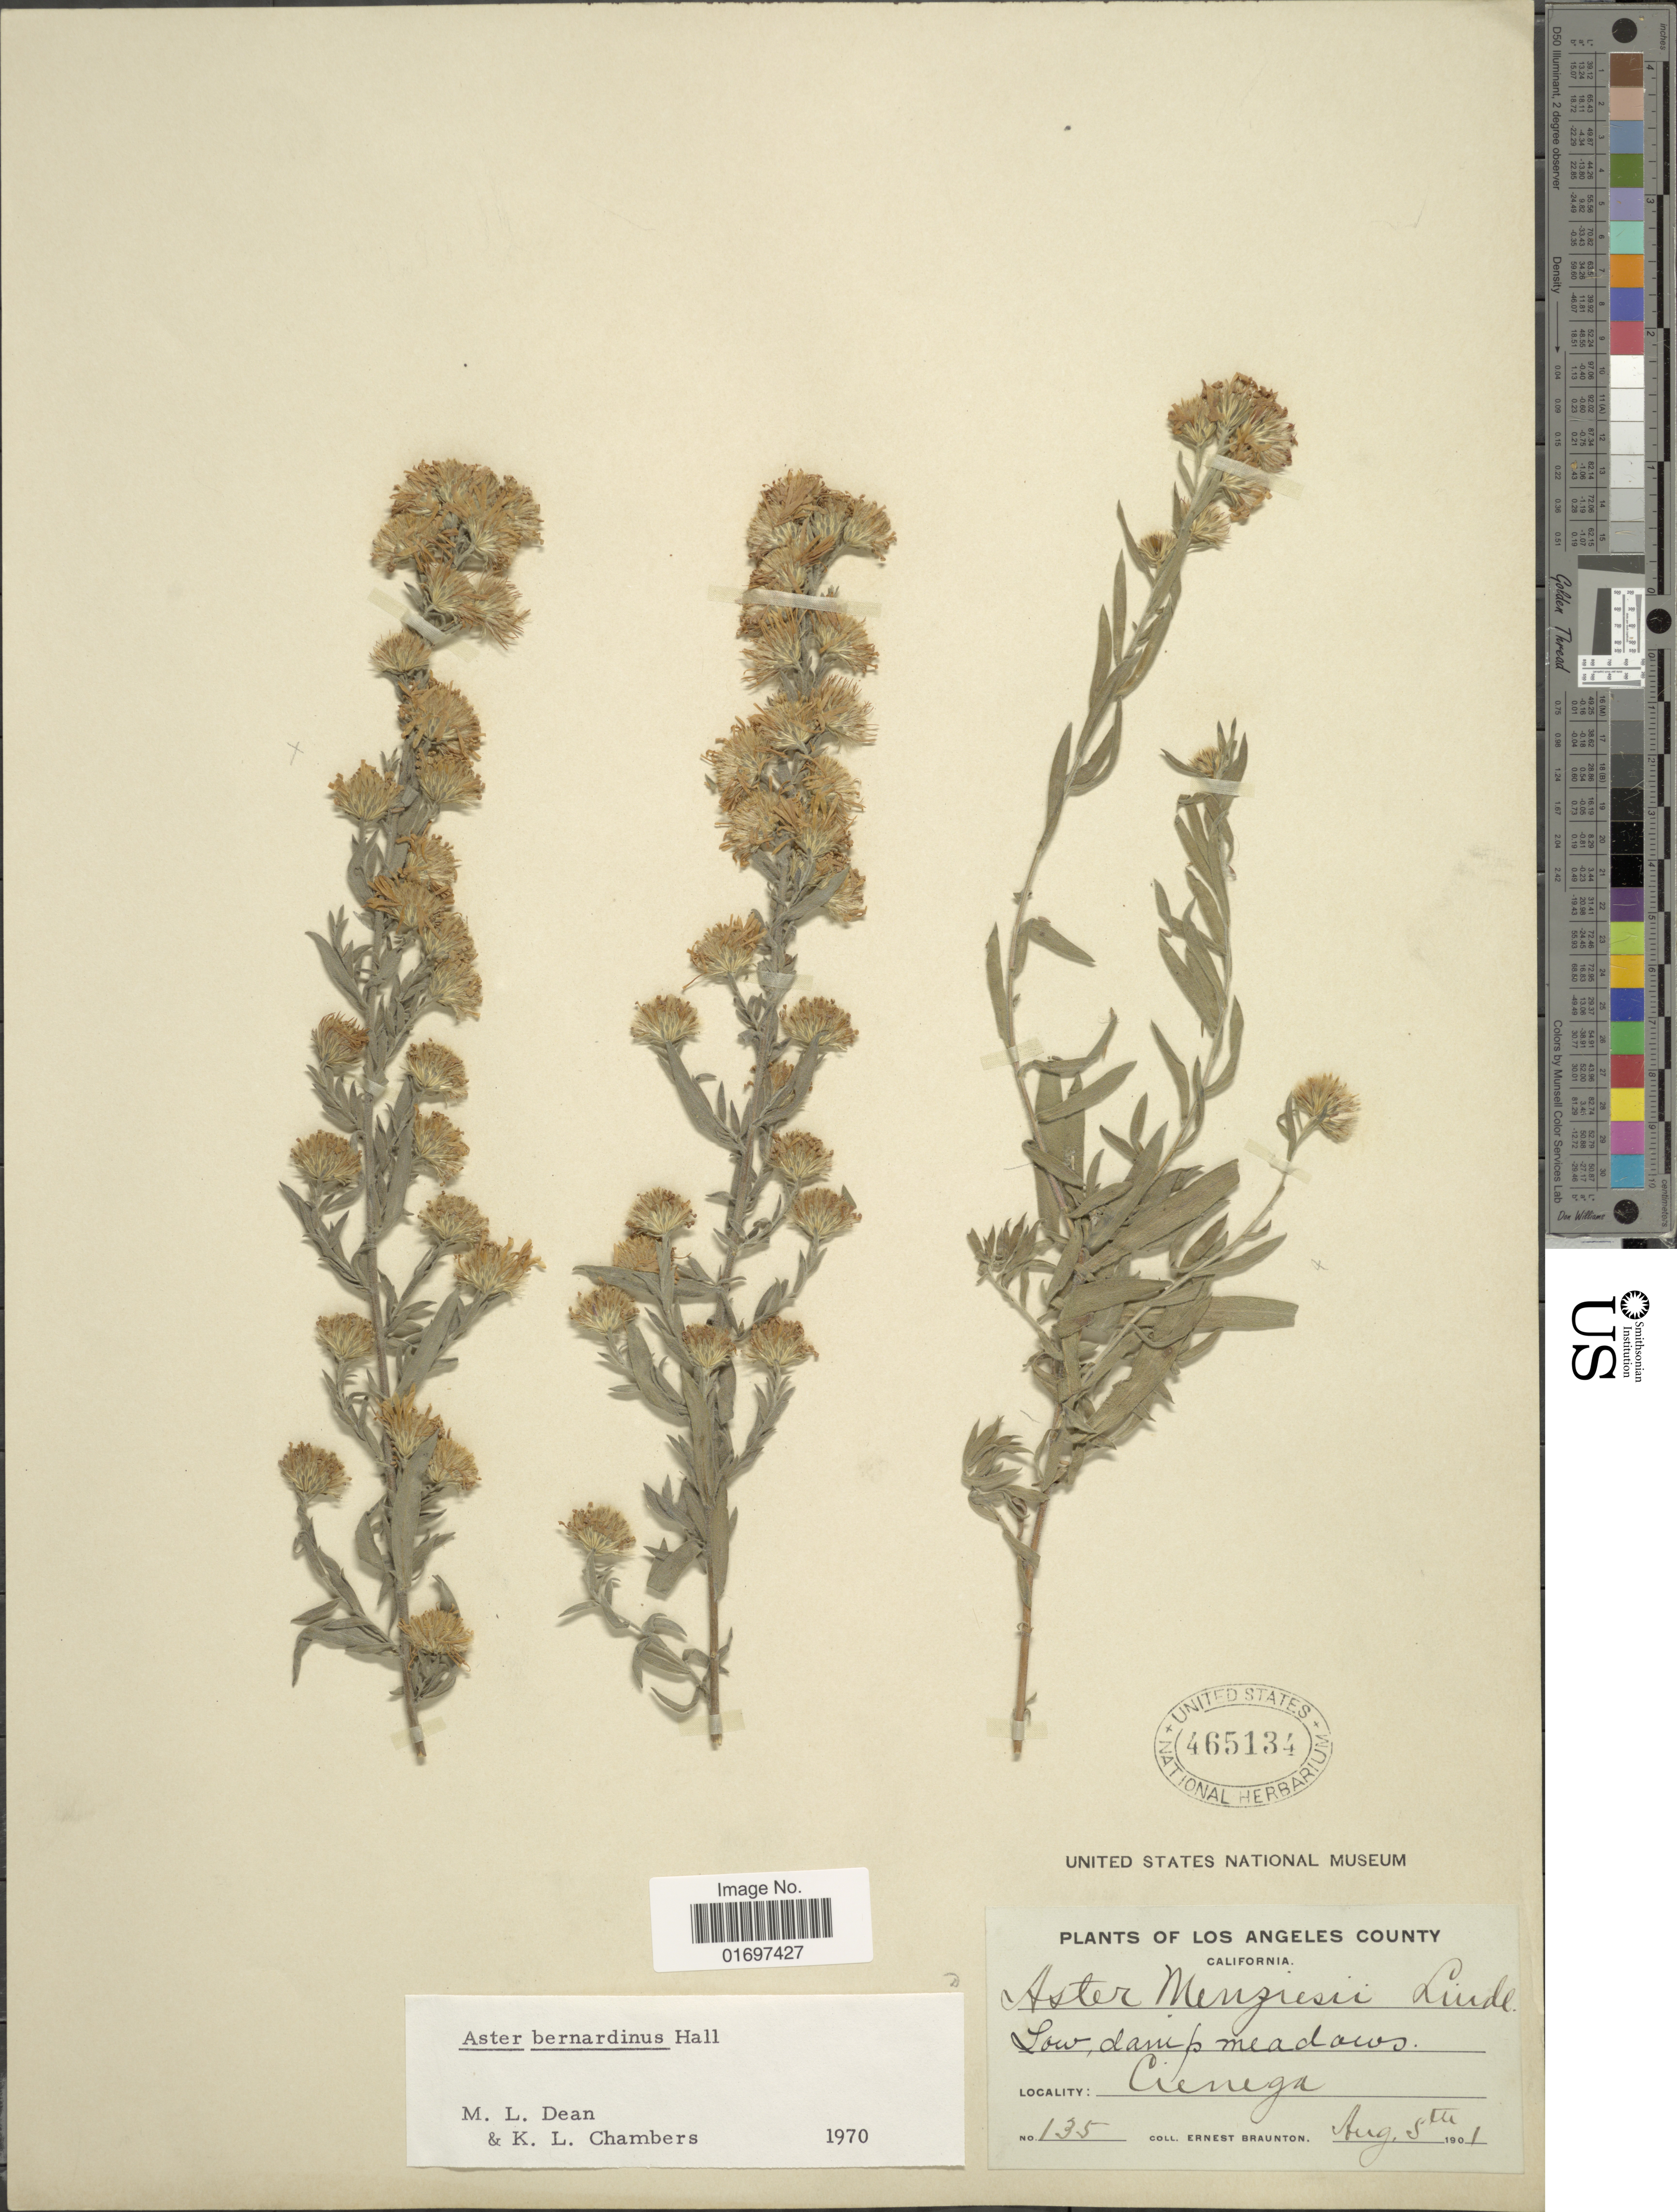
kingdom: Plantae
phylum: Tracheophyta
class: Magnoliopsida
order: Asterales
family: Asteraceae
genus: Symphyotrichum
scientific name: Symphyotrichum defoliatum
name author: (Parish) G.L. Nesom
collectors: E. Braunton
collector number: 135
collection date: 1901-08-05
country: United States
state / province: California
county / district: Los Angeles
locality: Los Angeles County. Low, damp meadows. Cienega.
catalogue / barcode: US 465134